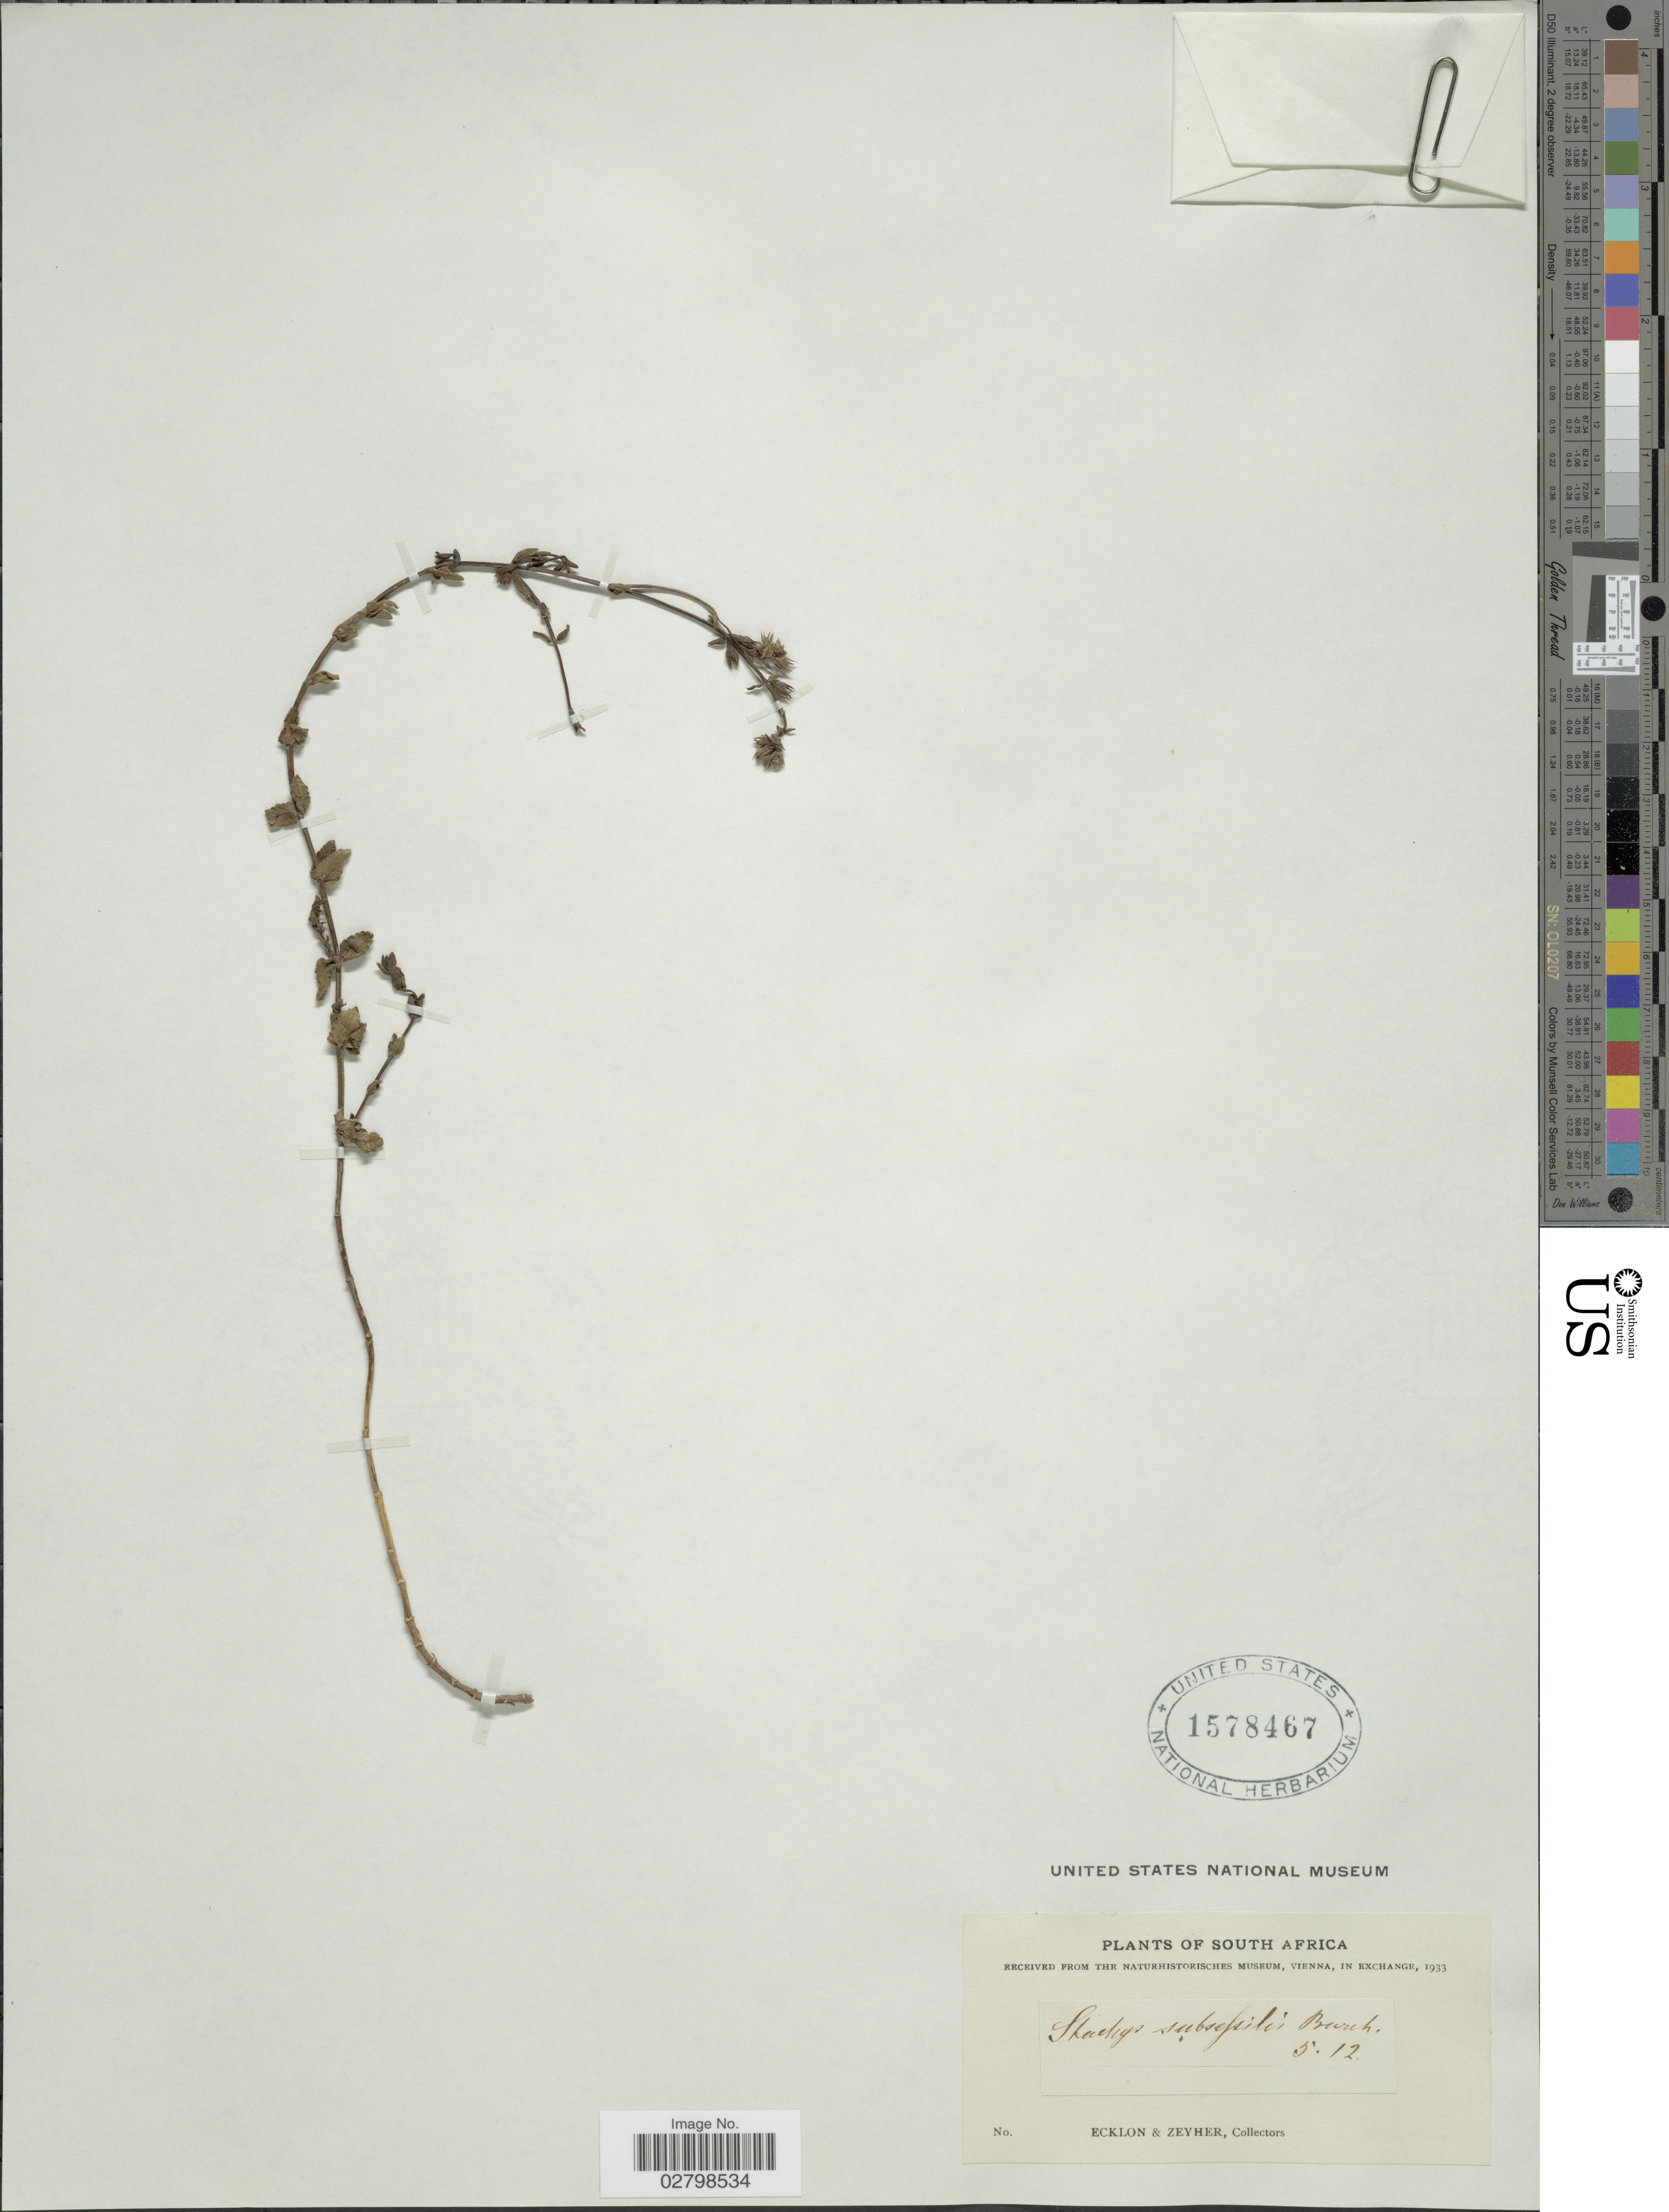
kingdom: Plantae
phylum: Tracheophyta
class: Magnoliopsida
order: Lamiales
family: Lamiaceae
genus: Stachys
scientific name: Stachys subsessilis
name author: Burch. ex Benth.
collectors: -. Ecklon & -. Zeyher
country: South Africa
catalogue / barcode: US 1578467